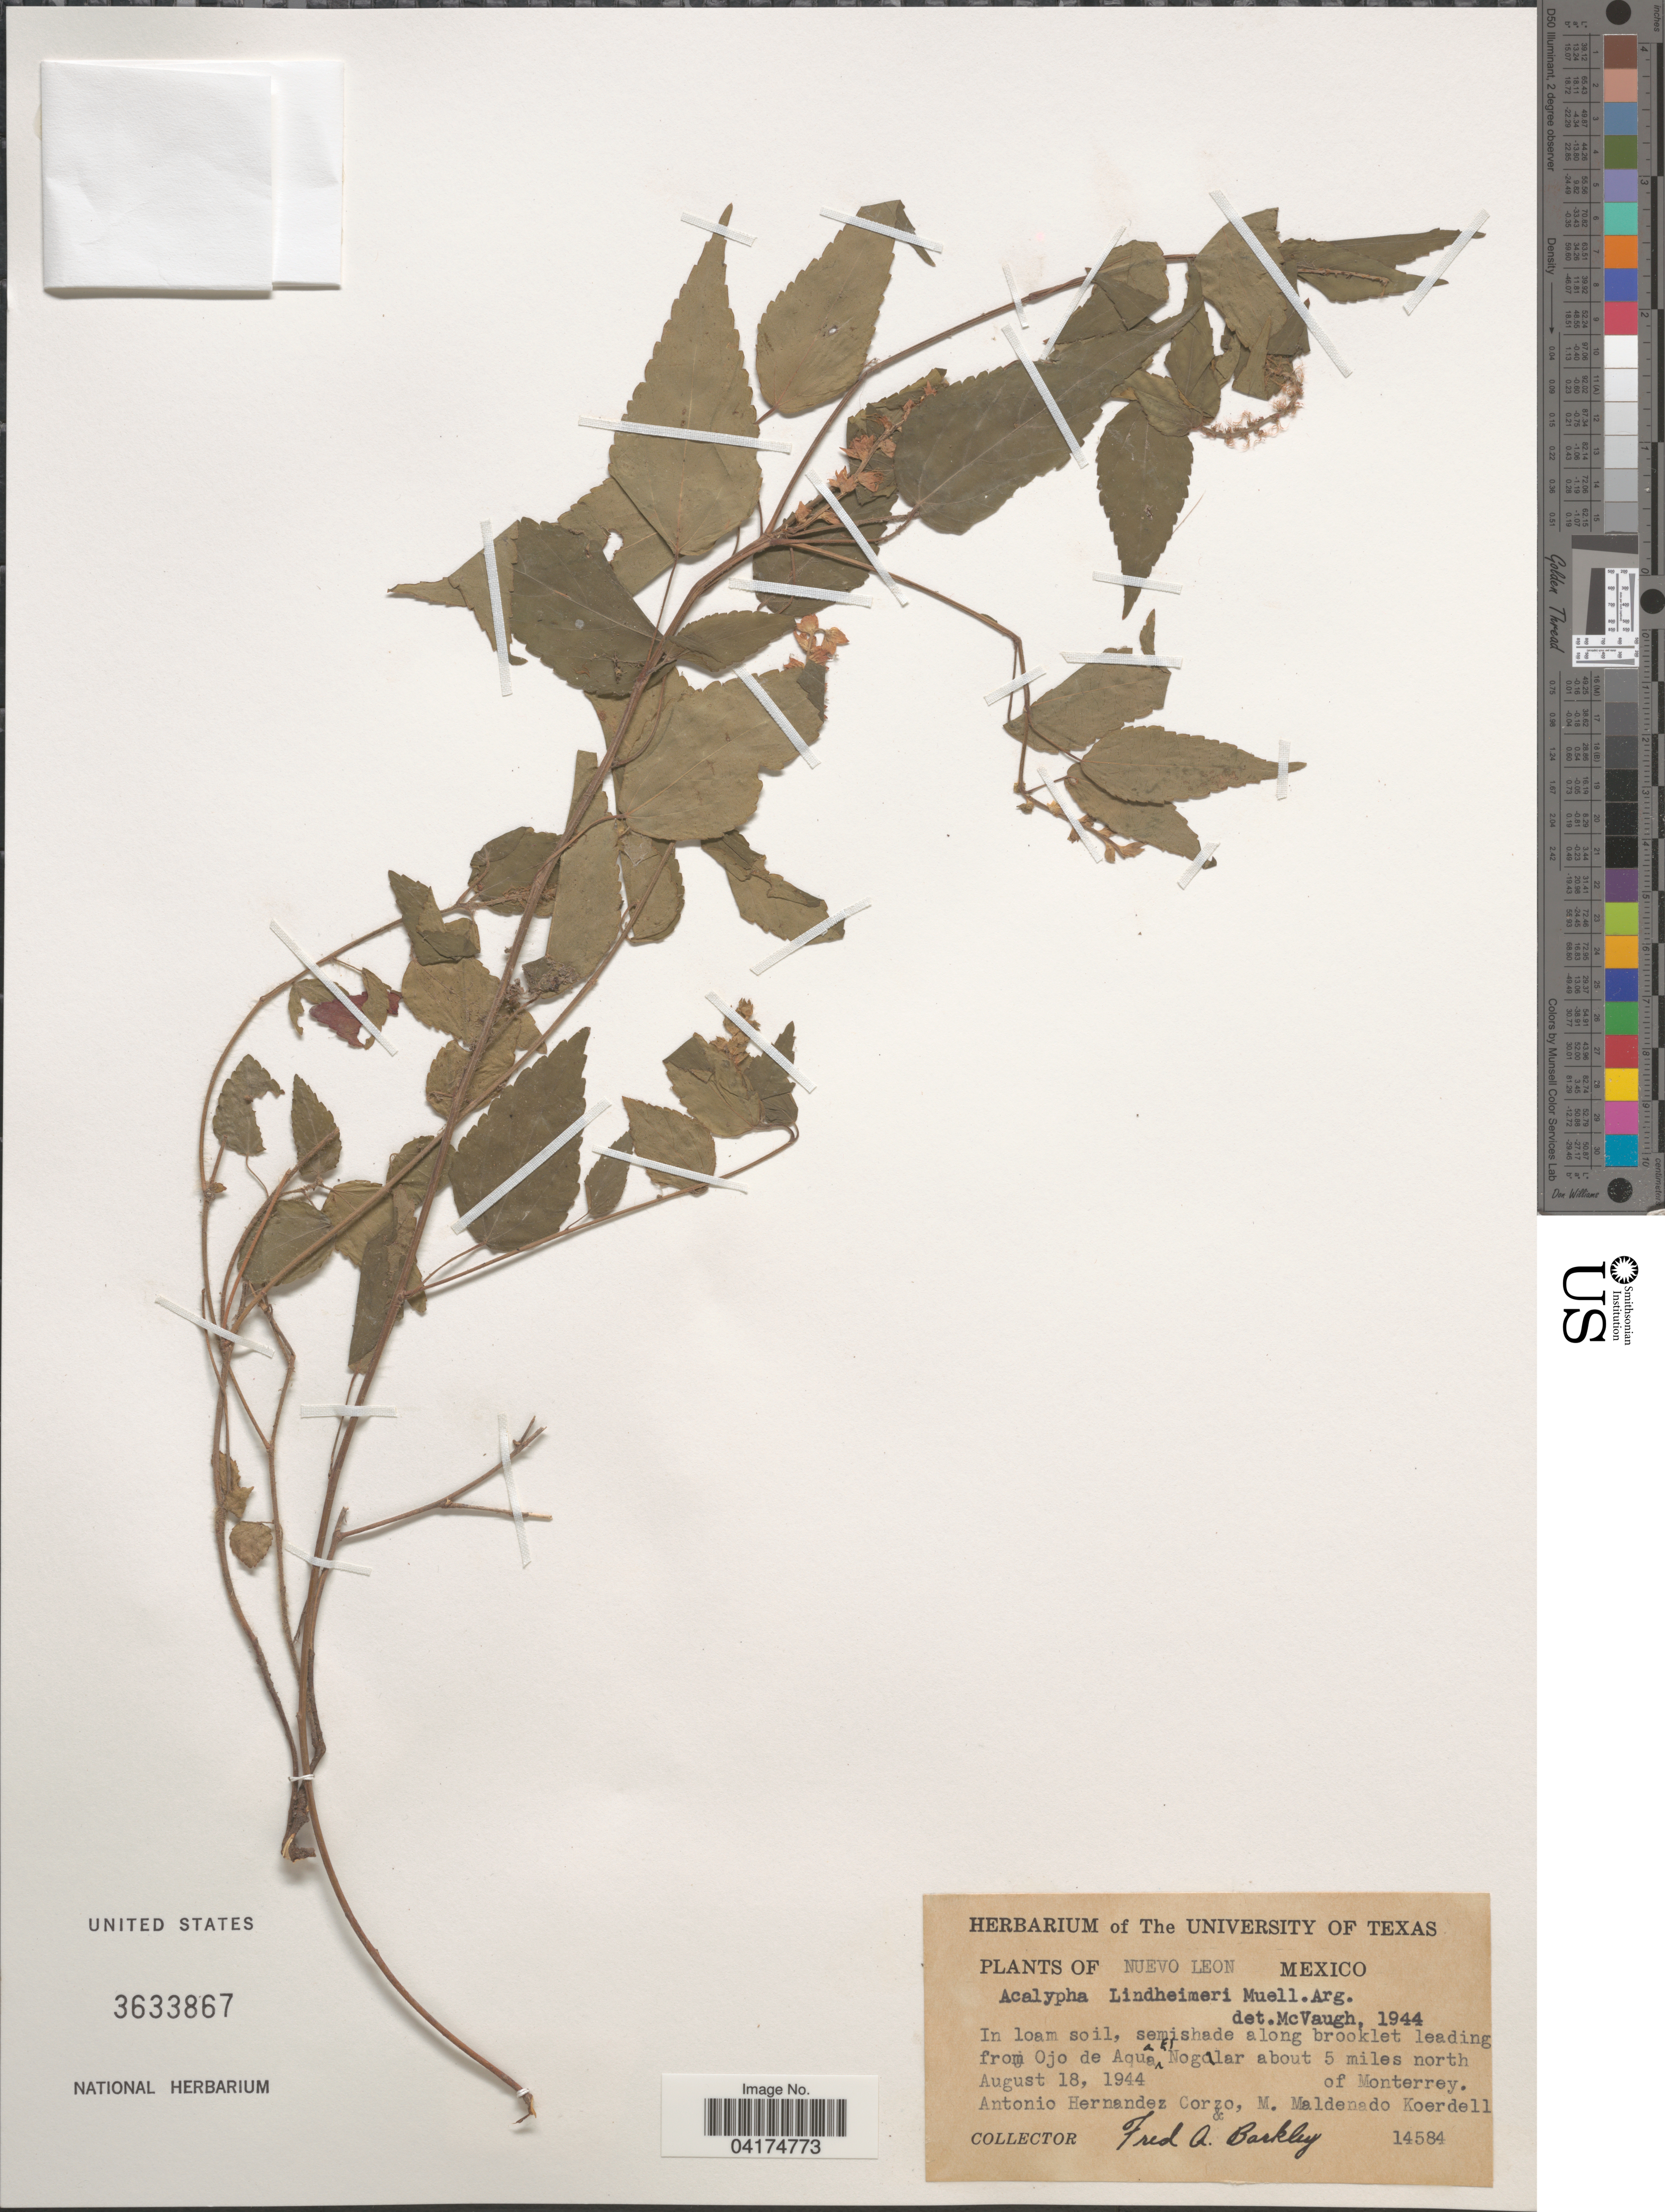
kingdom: Plantae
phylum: Tracheophyta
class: Magnoliopsida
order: Malpighiales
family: Euphorbiaceae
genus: Acalypha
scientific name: Acalypha lindheimeri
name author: Müll. Arg.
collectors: F. A. Barkley, A. Hernandez-Corzo & M. Maldenado-Koerdell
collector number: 14584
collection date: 1944-08-18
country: Mexico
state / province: Nuevo León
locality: Along brooklet leading from Ojo de Aqua a El Nogalar about 5 miles north of Monterrey.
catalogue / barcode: US 3633867